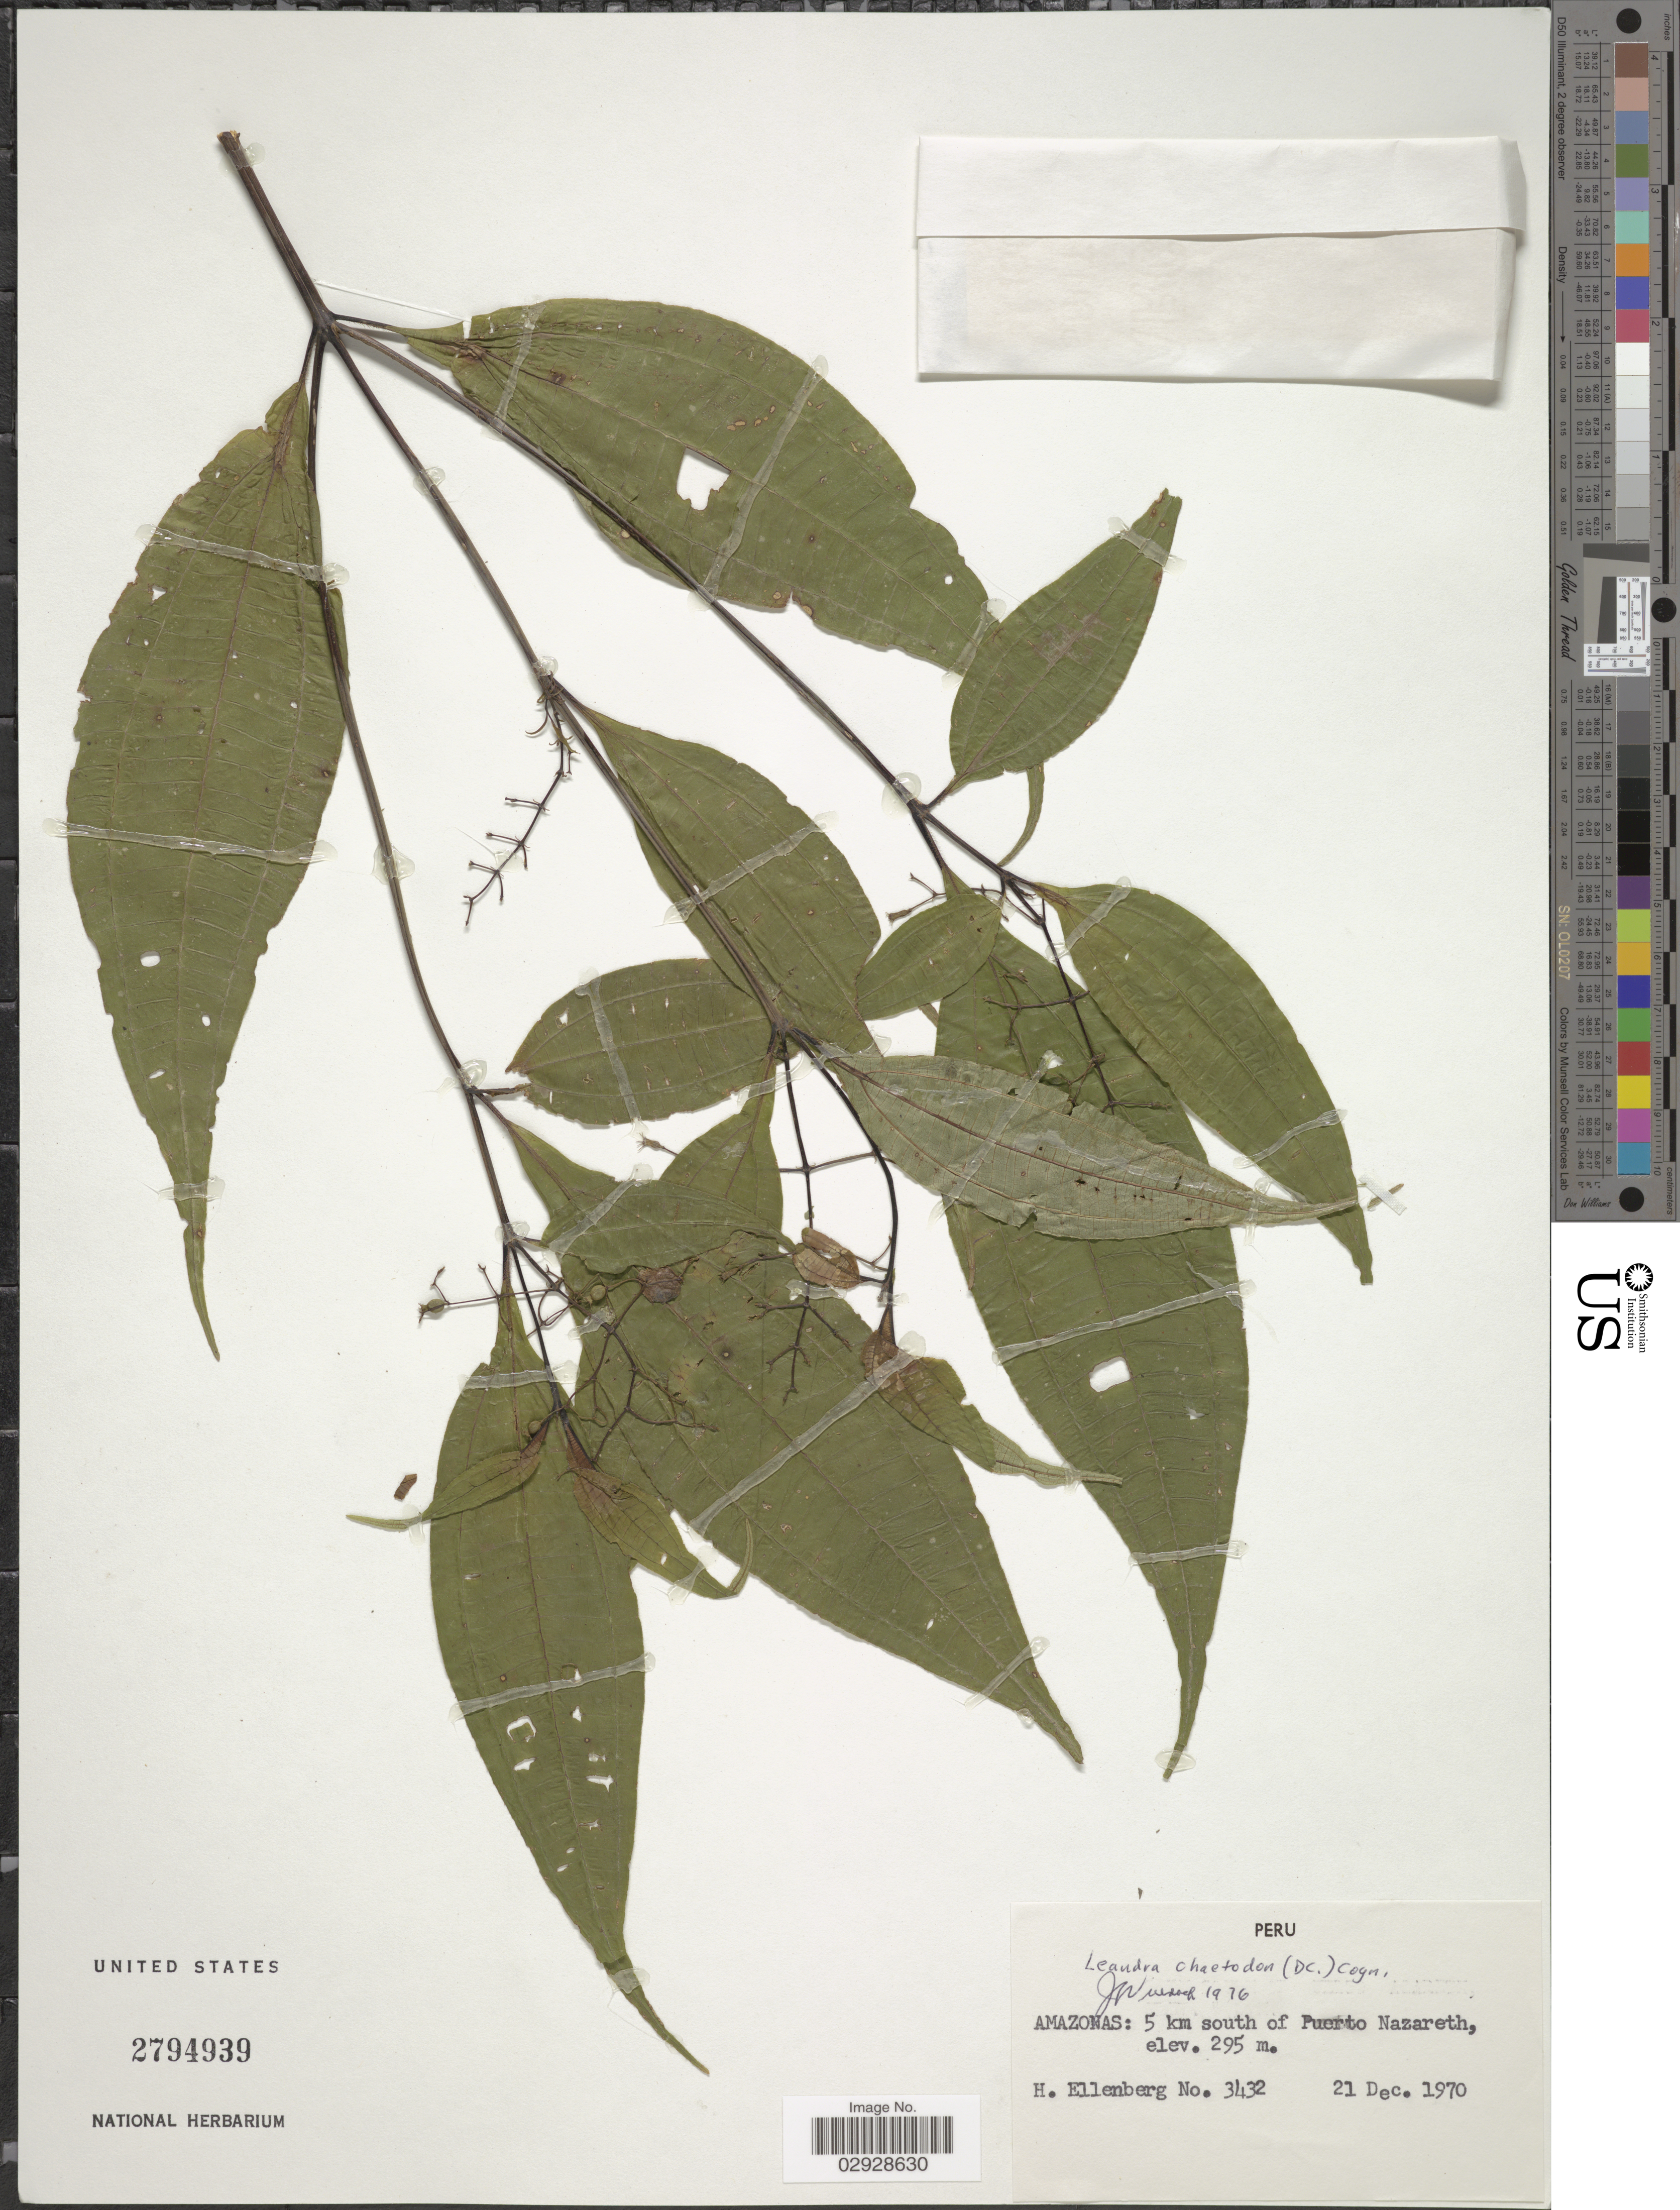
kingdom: Plantae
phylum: Tracheophyta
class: Magnoliopsida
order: Myrtales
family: Melastomataceae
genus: Leandra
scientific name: Leandra chaetodon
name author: (DC.) Cogn.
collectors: H. Ellenberg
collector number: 3432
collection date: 1970-10-21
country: Peru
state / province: Amazonas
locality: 5 km S of Puerto Nazareth.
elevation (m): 295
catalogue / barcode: US 2794939